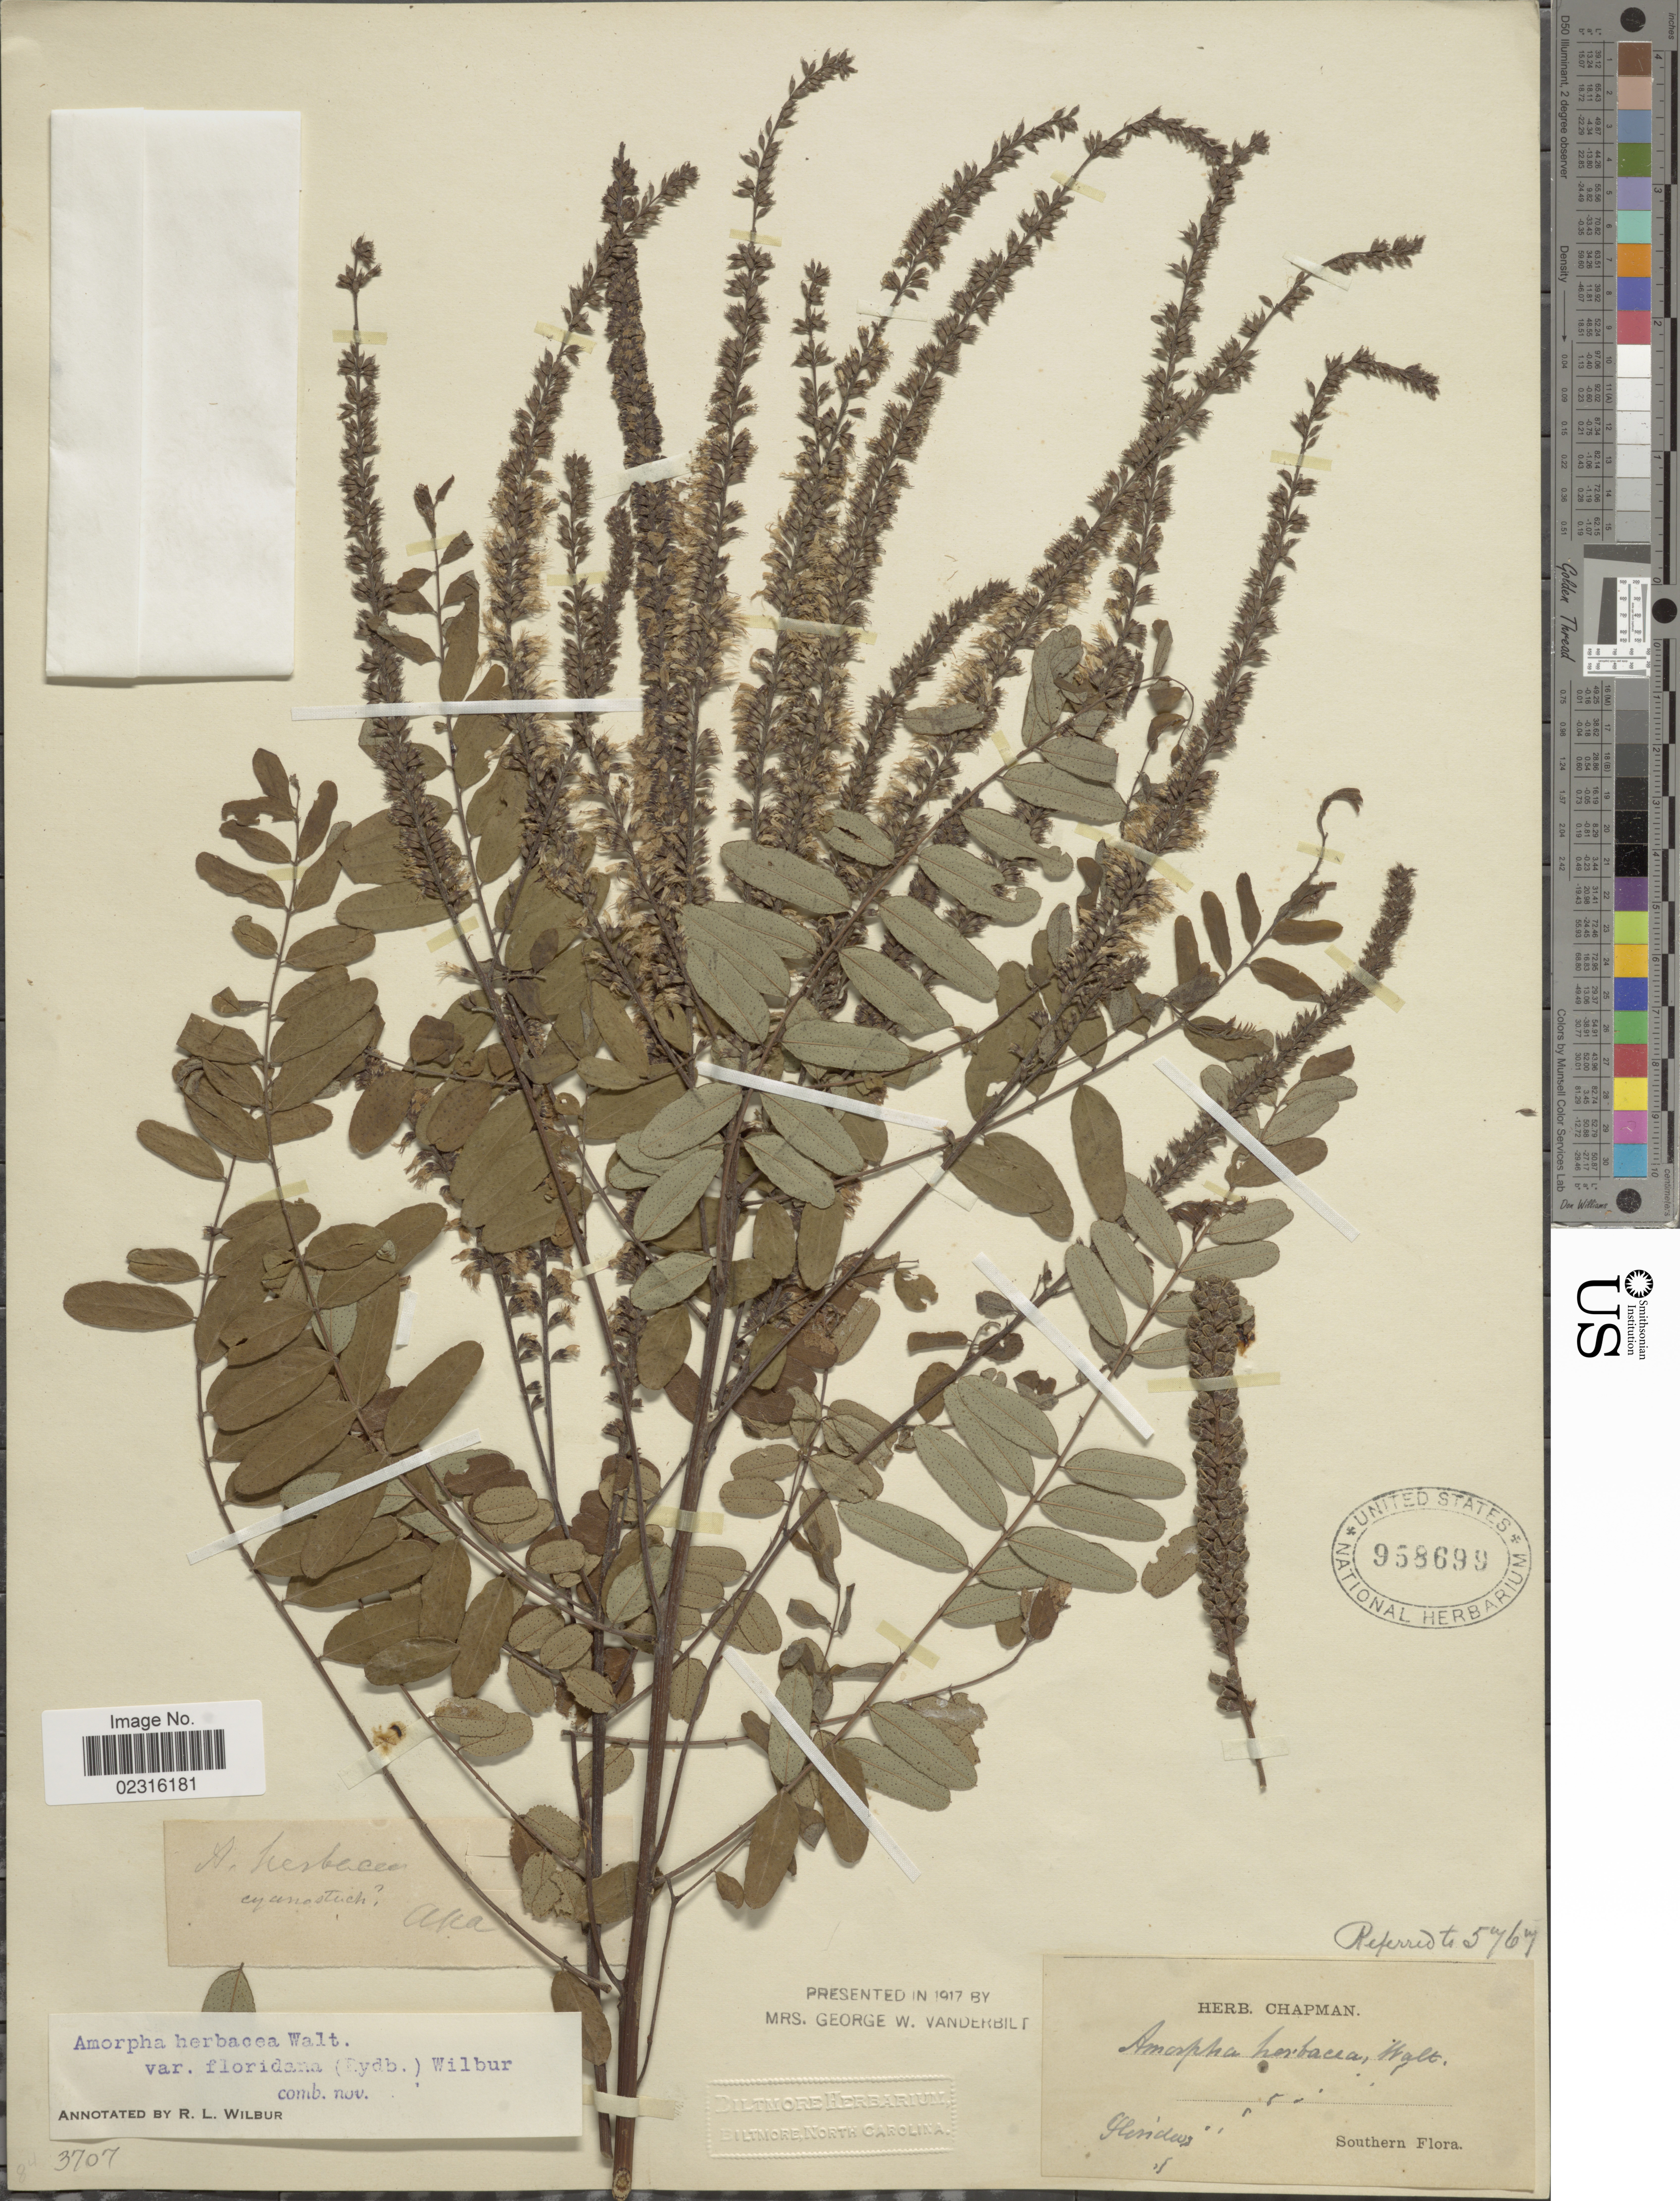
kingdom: Plantae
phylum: Tracheophyta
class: Magnoliopsida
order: Fabales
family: Fabaceae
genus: Amorpha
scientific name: Amorpha herbacea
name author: Schltdl.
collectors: ex herb. Chapman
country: United States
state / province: Florida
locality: Southern Flora.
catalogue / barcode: US 958699